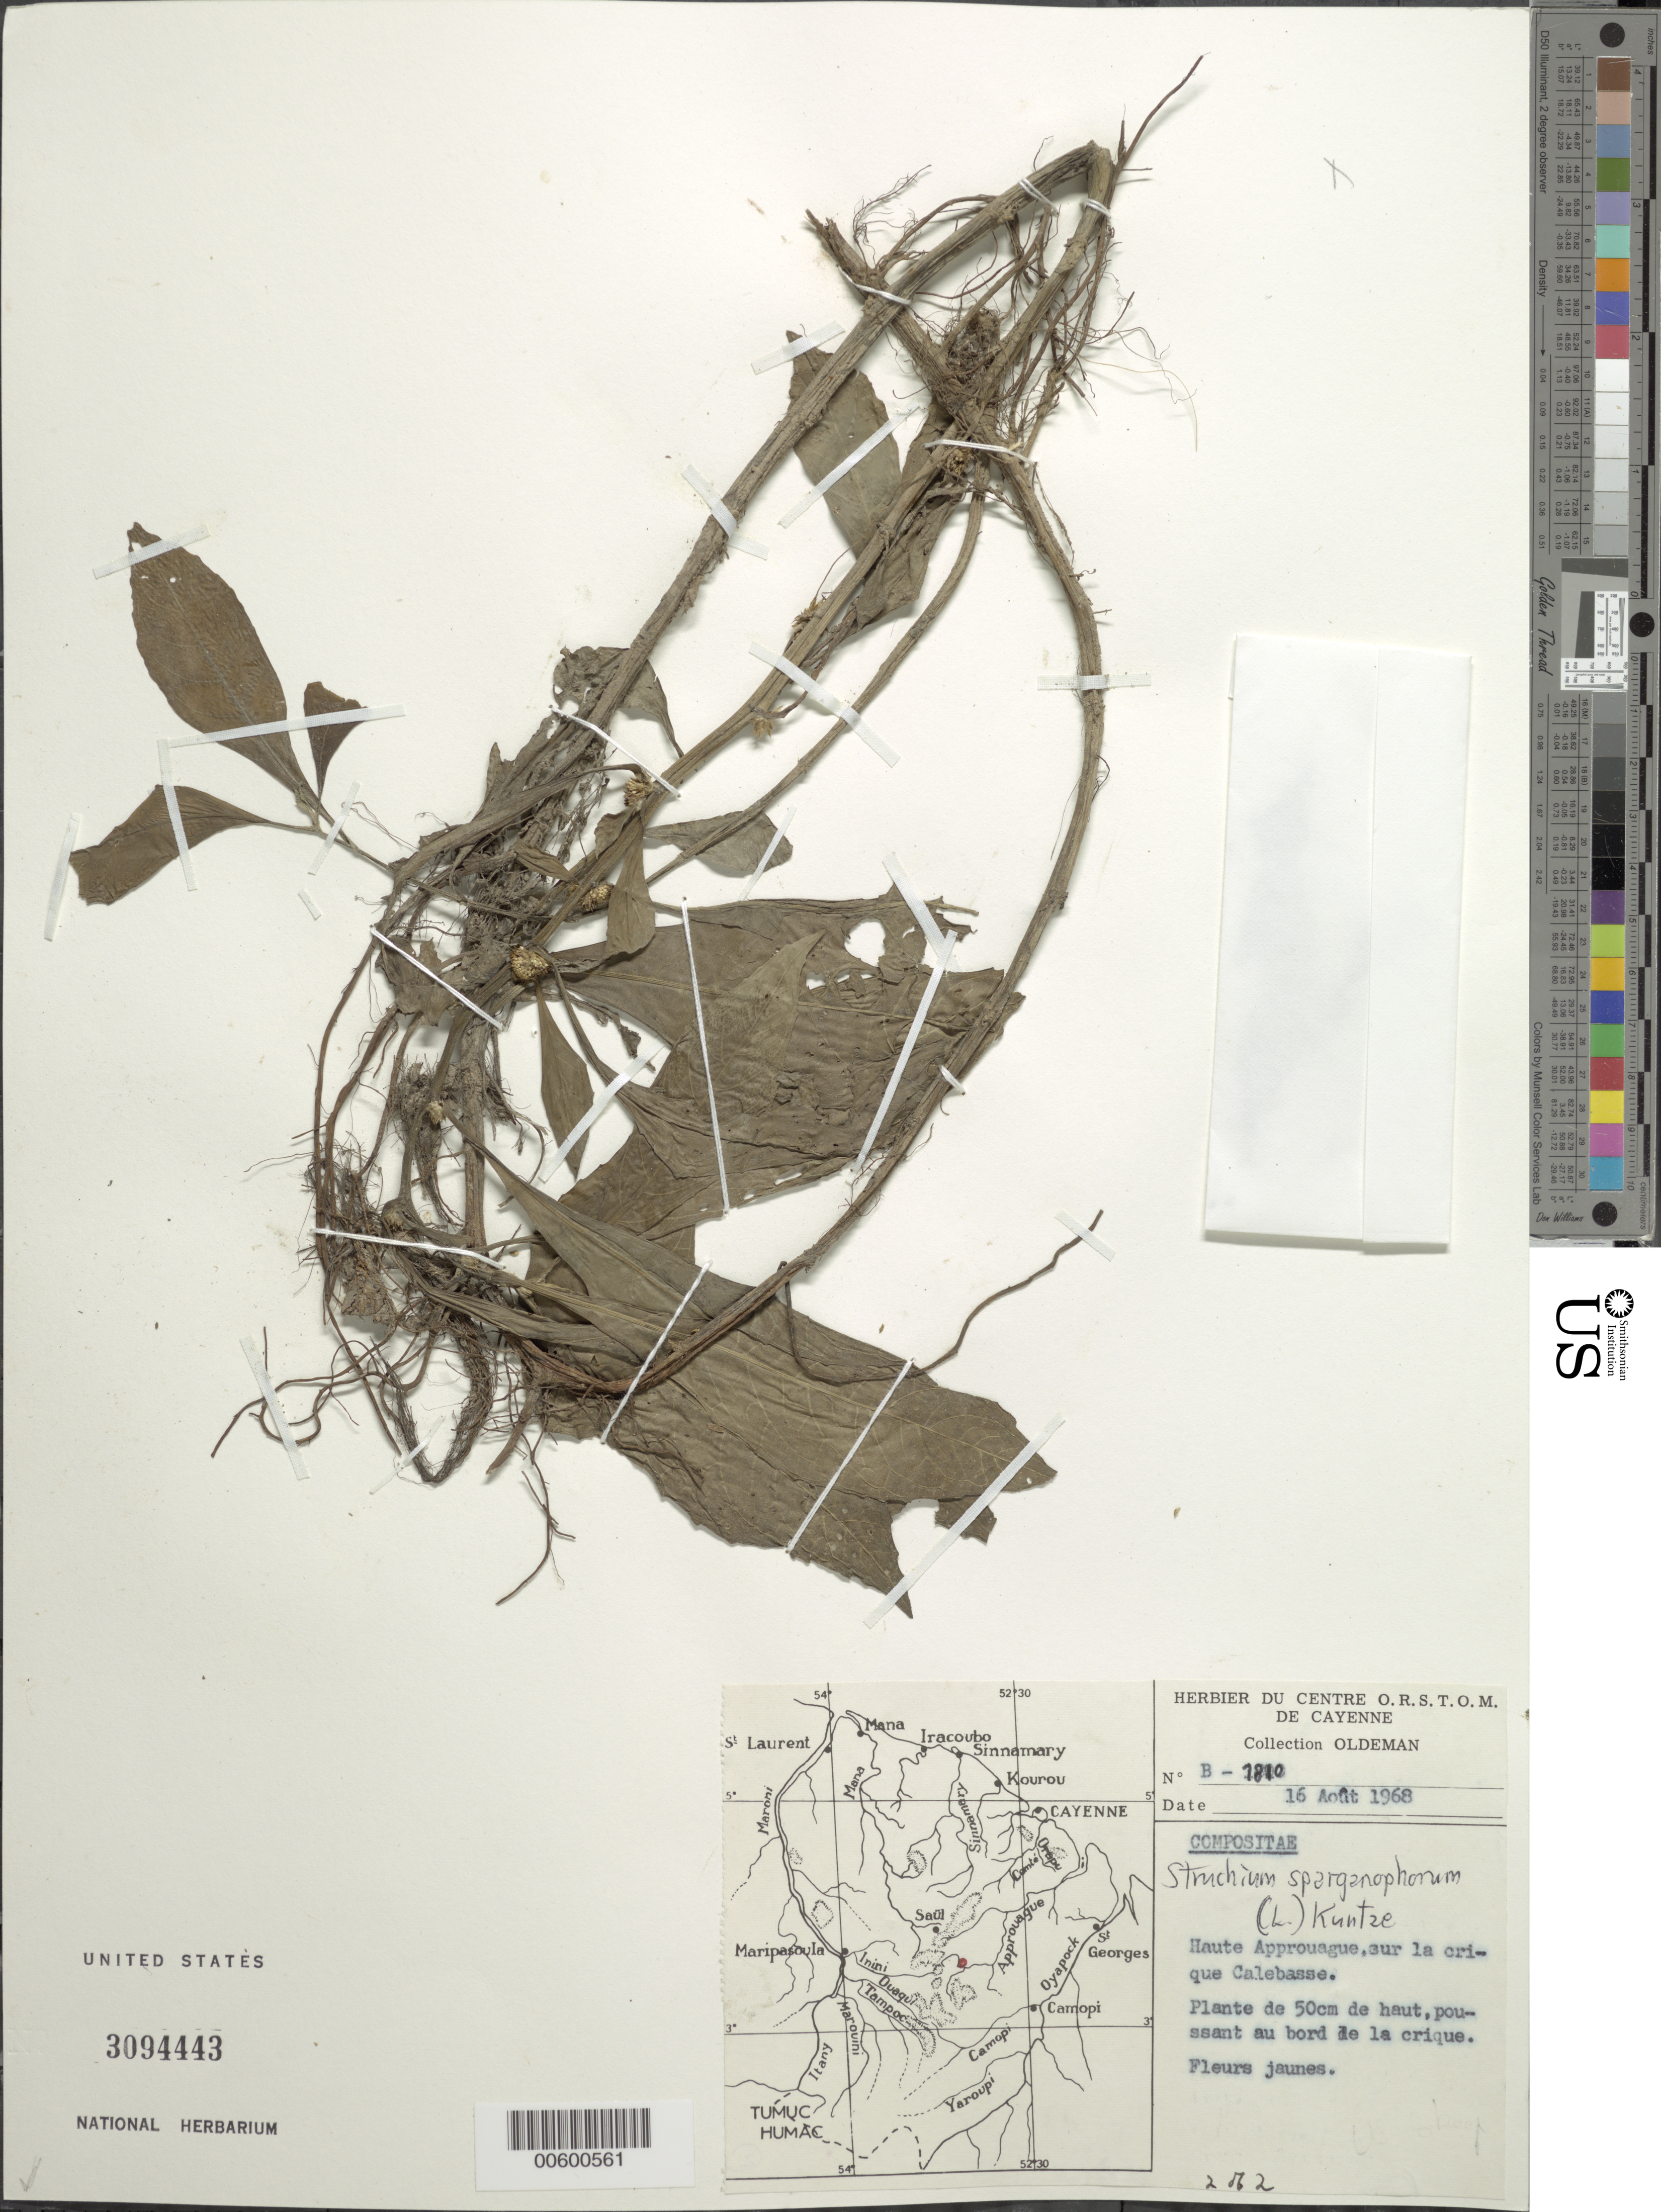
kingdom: Plantae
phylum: Tracheophyta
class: Magnoliopsida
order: Asterales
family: Asteraceae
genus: Clibadium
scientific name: Clibadium sp.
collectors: -- Oldeman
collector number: B 1810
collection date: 1968-08-16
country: French Guiana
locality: Haute Approuague, sur la crique Calebasse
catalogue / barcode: US 3094443